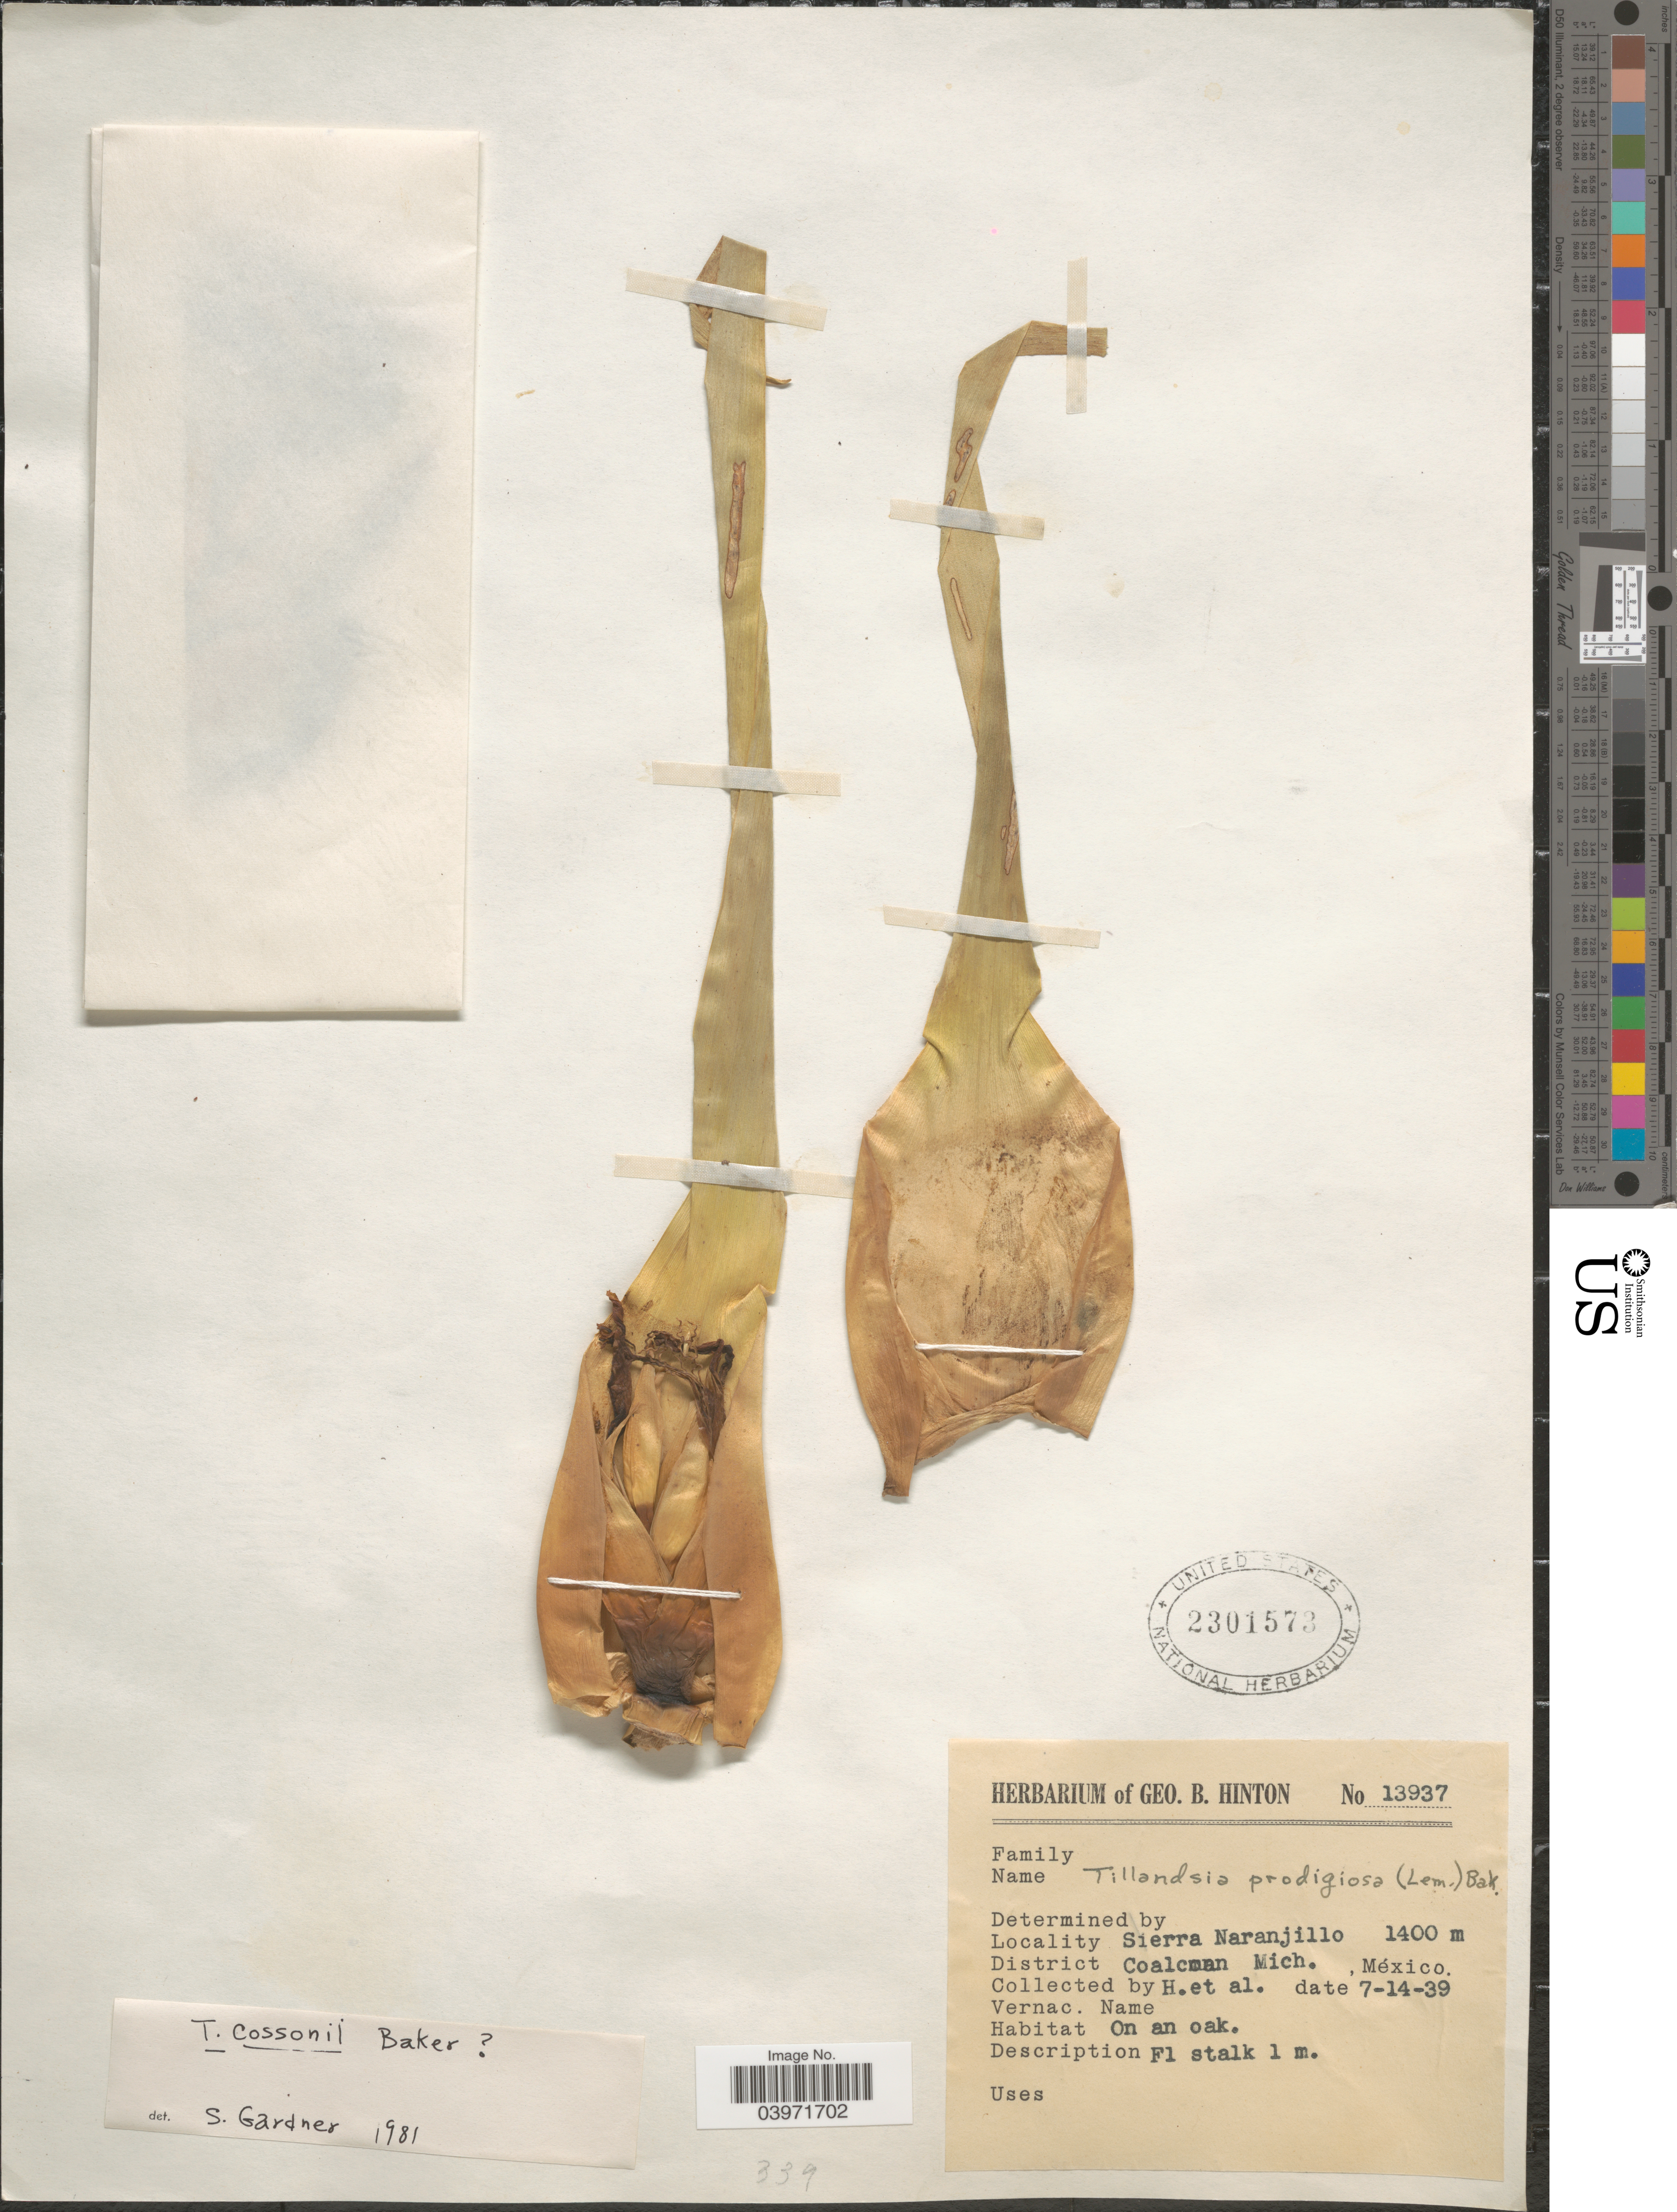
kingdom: Plantae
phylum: Tracheophyta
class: Liliopsida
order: Poales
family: Bromeliaceae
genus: Tillandsia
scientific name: Tillandsia prodigiosa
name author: (Lem.) Baker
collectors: G. B. Hinton & et al.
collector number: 13937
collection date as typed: Transcribed d/m/y: 14/7/39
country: Mexico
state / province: Michoacán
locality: Sierra Naranjillo. District Coalcman [interpreted] Mich.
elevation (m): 1400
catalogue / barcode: US 2301573